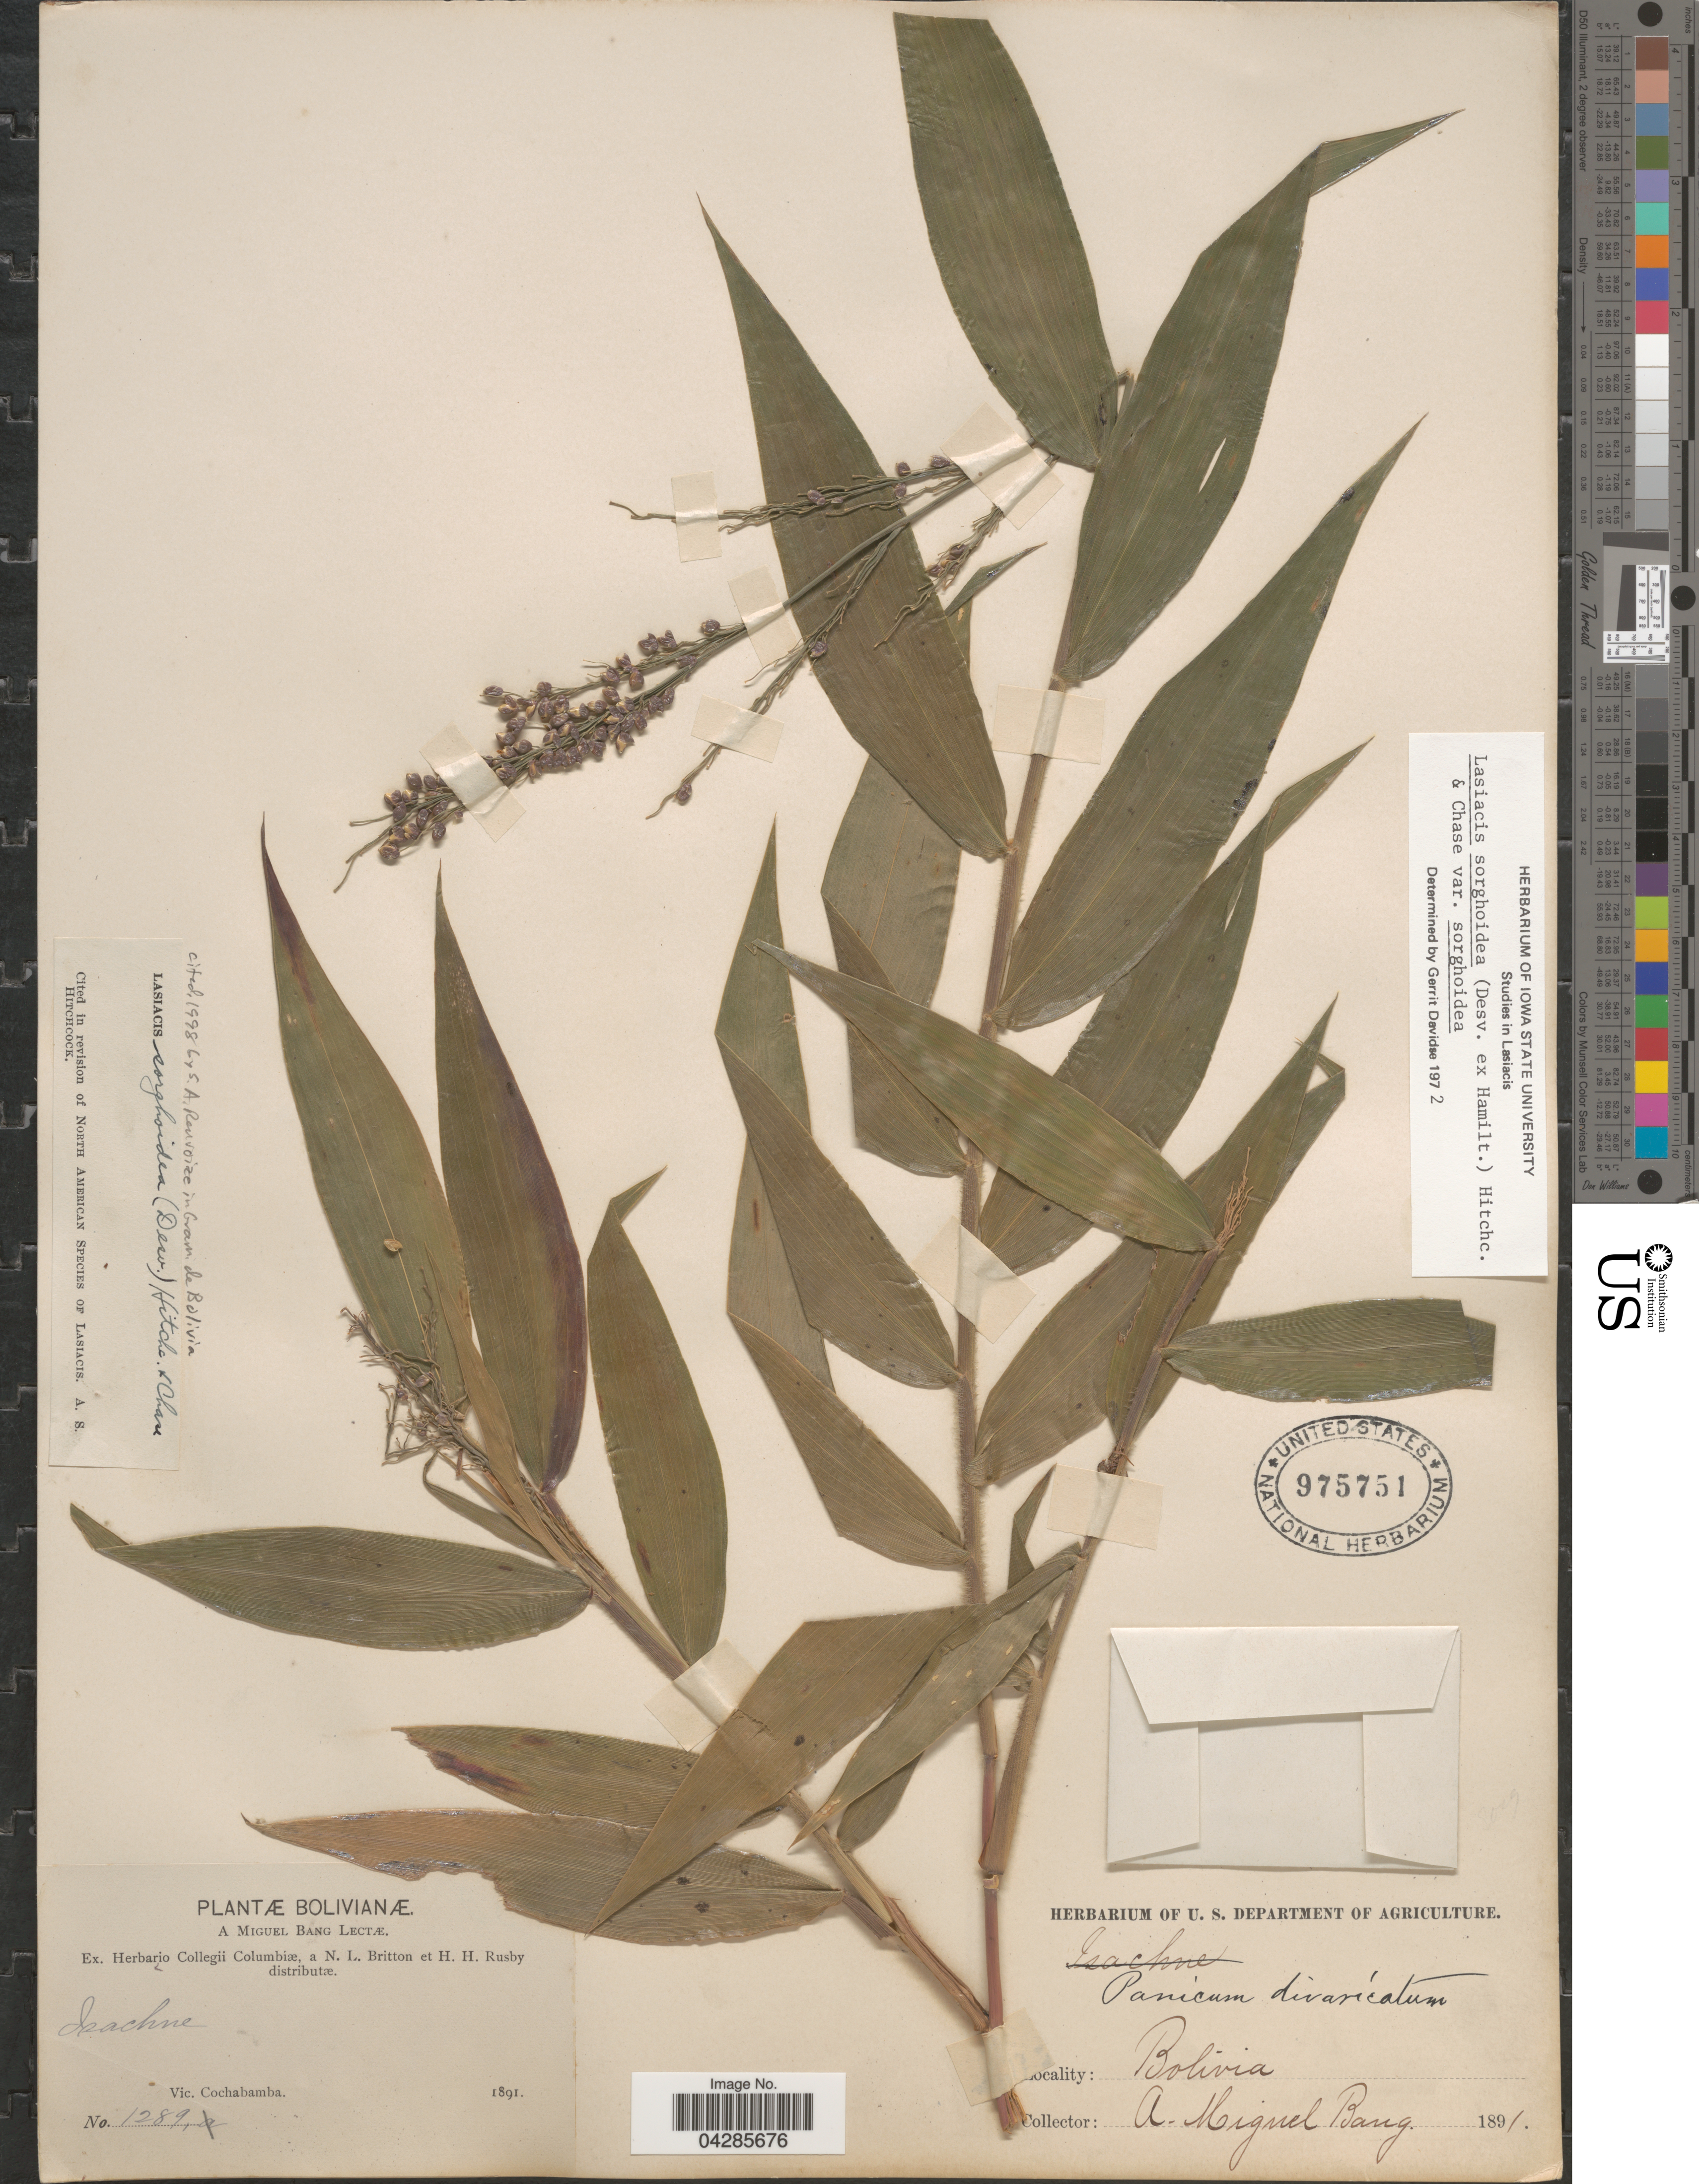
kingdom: Plantae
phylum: Tracheophyta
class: Liliopsida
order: Poales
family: Poaceae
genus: Lasiacis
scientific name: Lasiacis sorghoidea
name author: (Desv. ex Ham.) Hitchc. & Chase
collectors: M. Bang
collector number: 1289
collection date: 1891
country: Bolivia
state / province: Cochabamba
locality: Vic. Cochabamba.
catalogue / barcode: US 975751